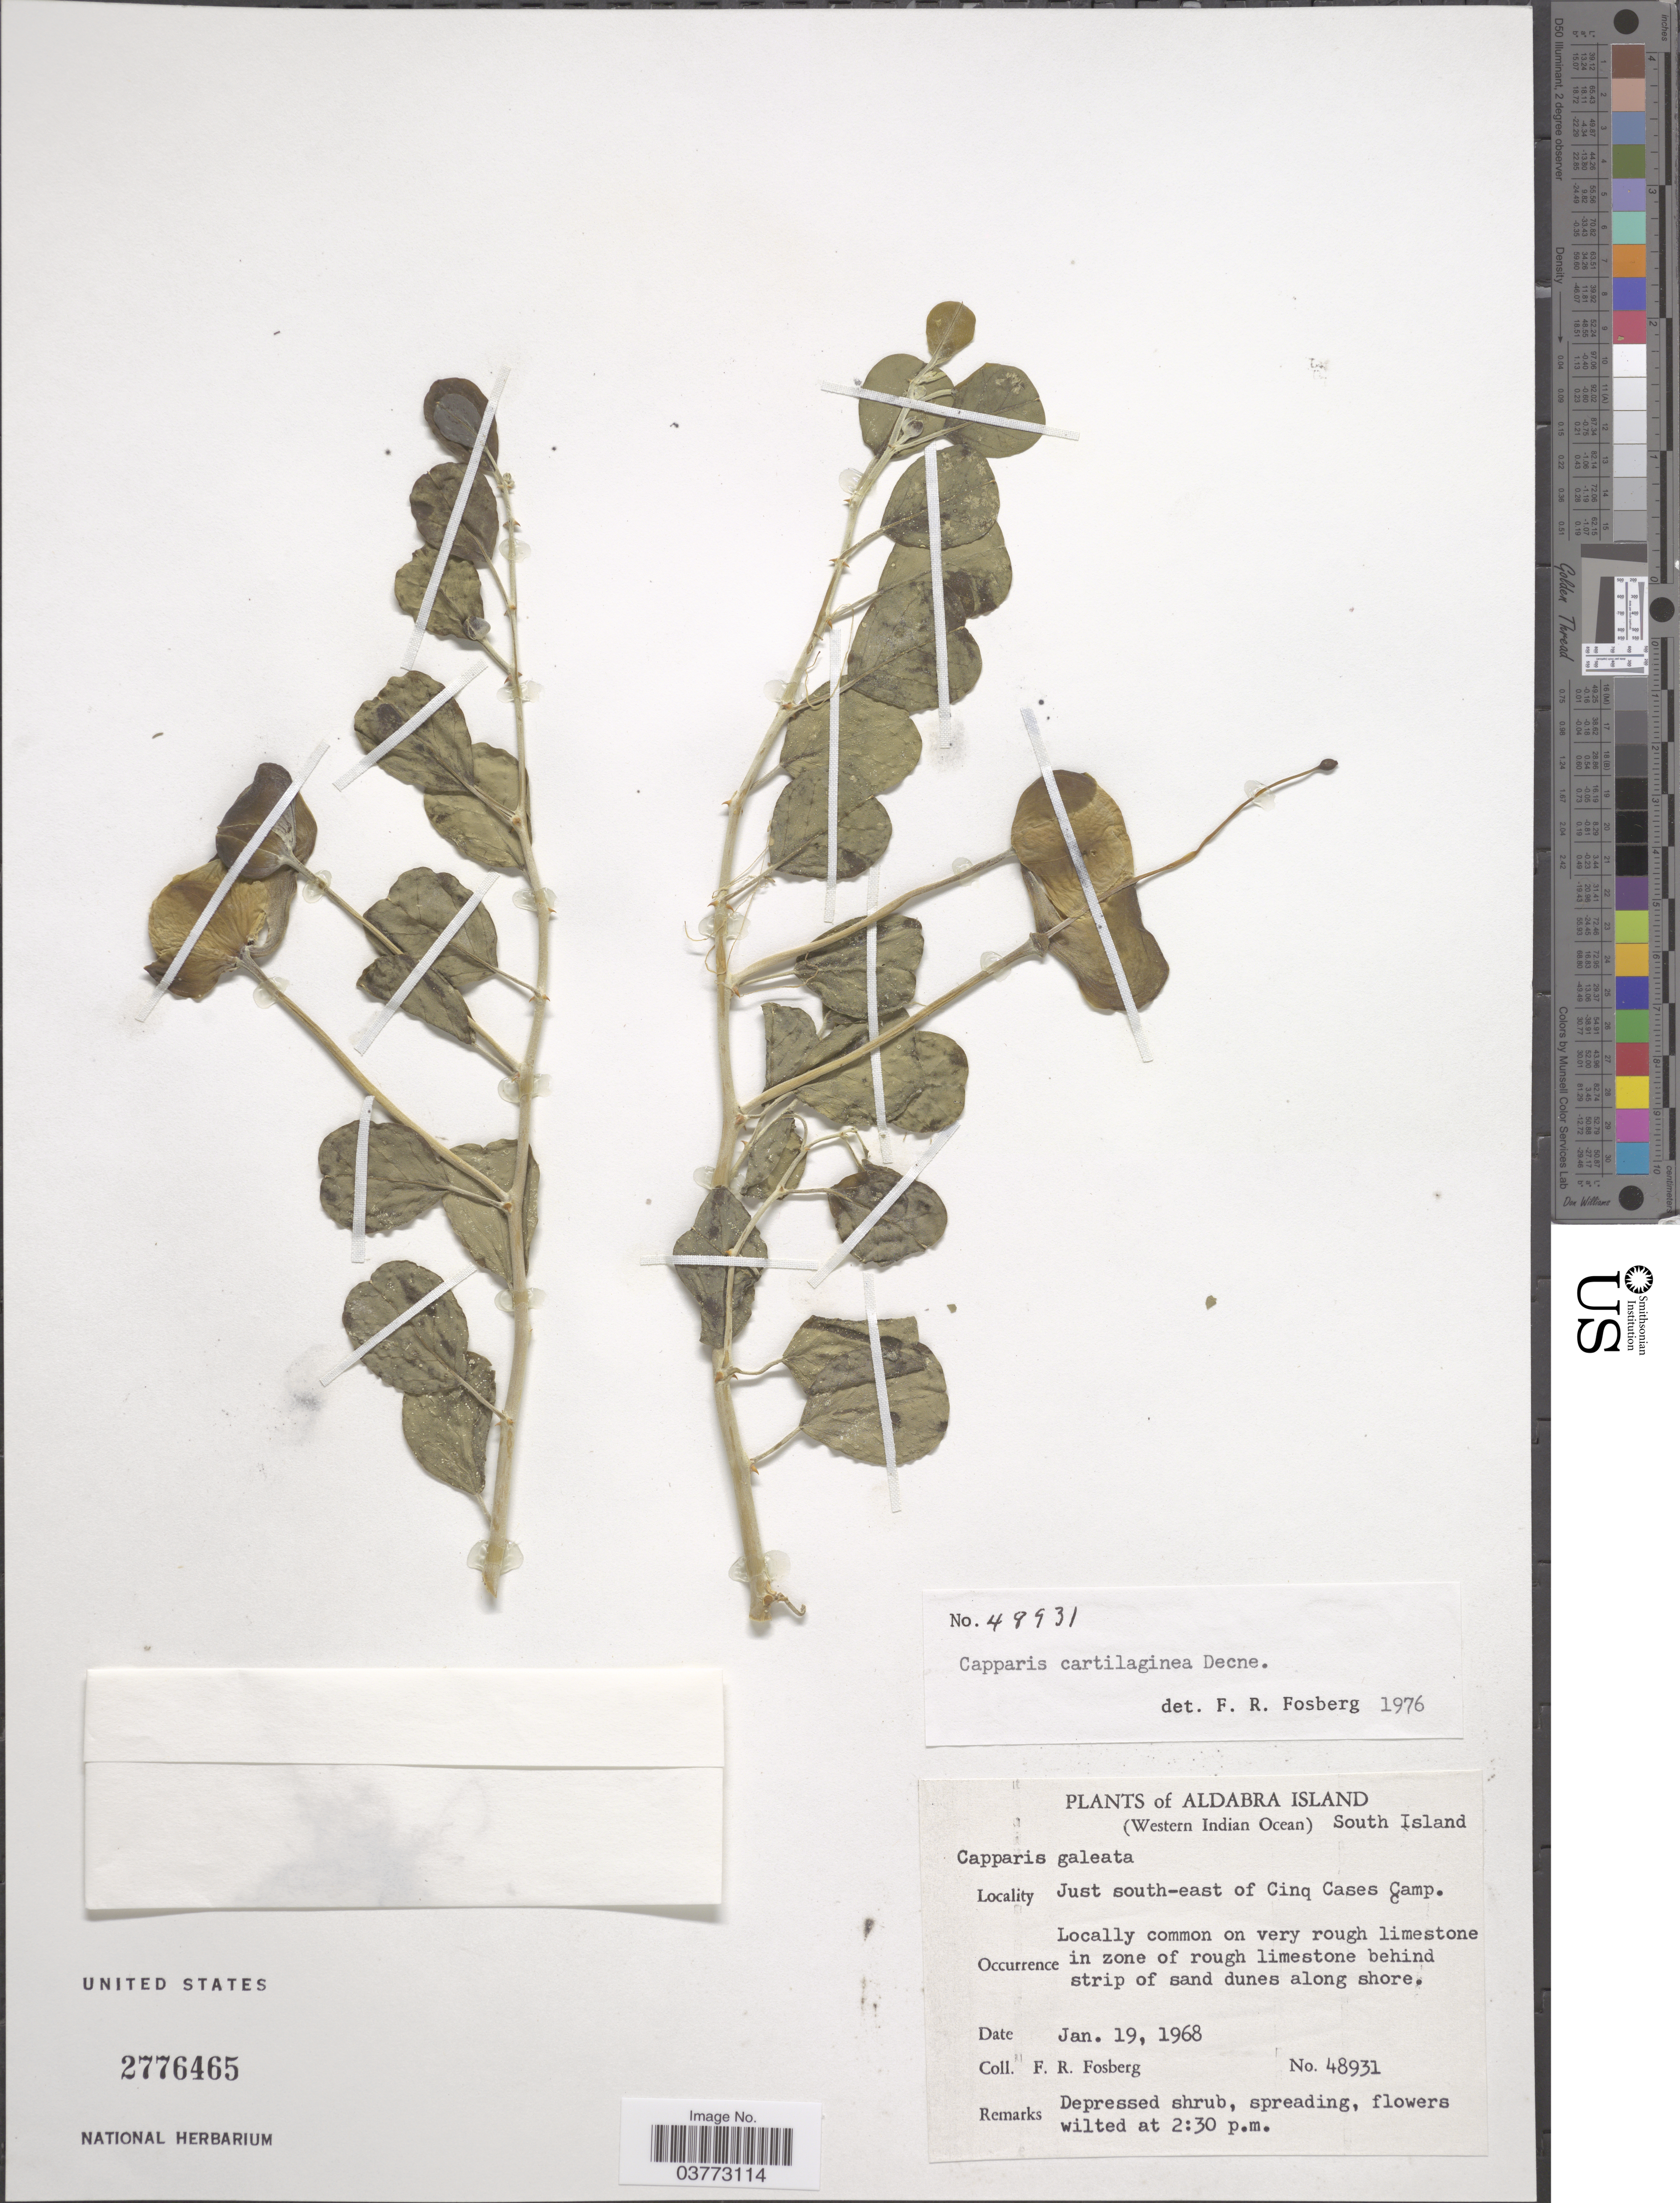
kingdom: Plantae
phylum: Tracheophyta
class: Magnoliopsida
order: Brassicales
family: Capparaceae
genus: Capparis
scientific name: Capparis cartilaginea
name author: Decne.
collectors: F. R. Fosberg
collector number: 48931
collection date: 1968-01-19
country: Seychelles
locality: Aldabra Island (Western Indian Ocean) South Island. Just south-east of Cinq Cases Camp.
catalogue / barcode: US 2776465